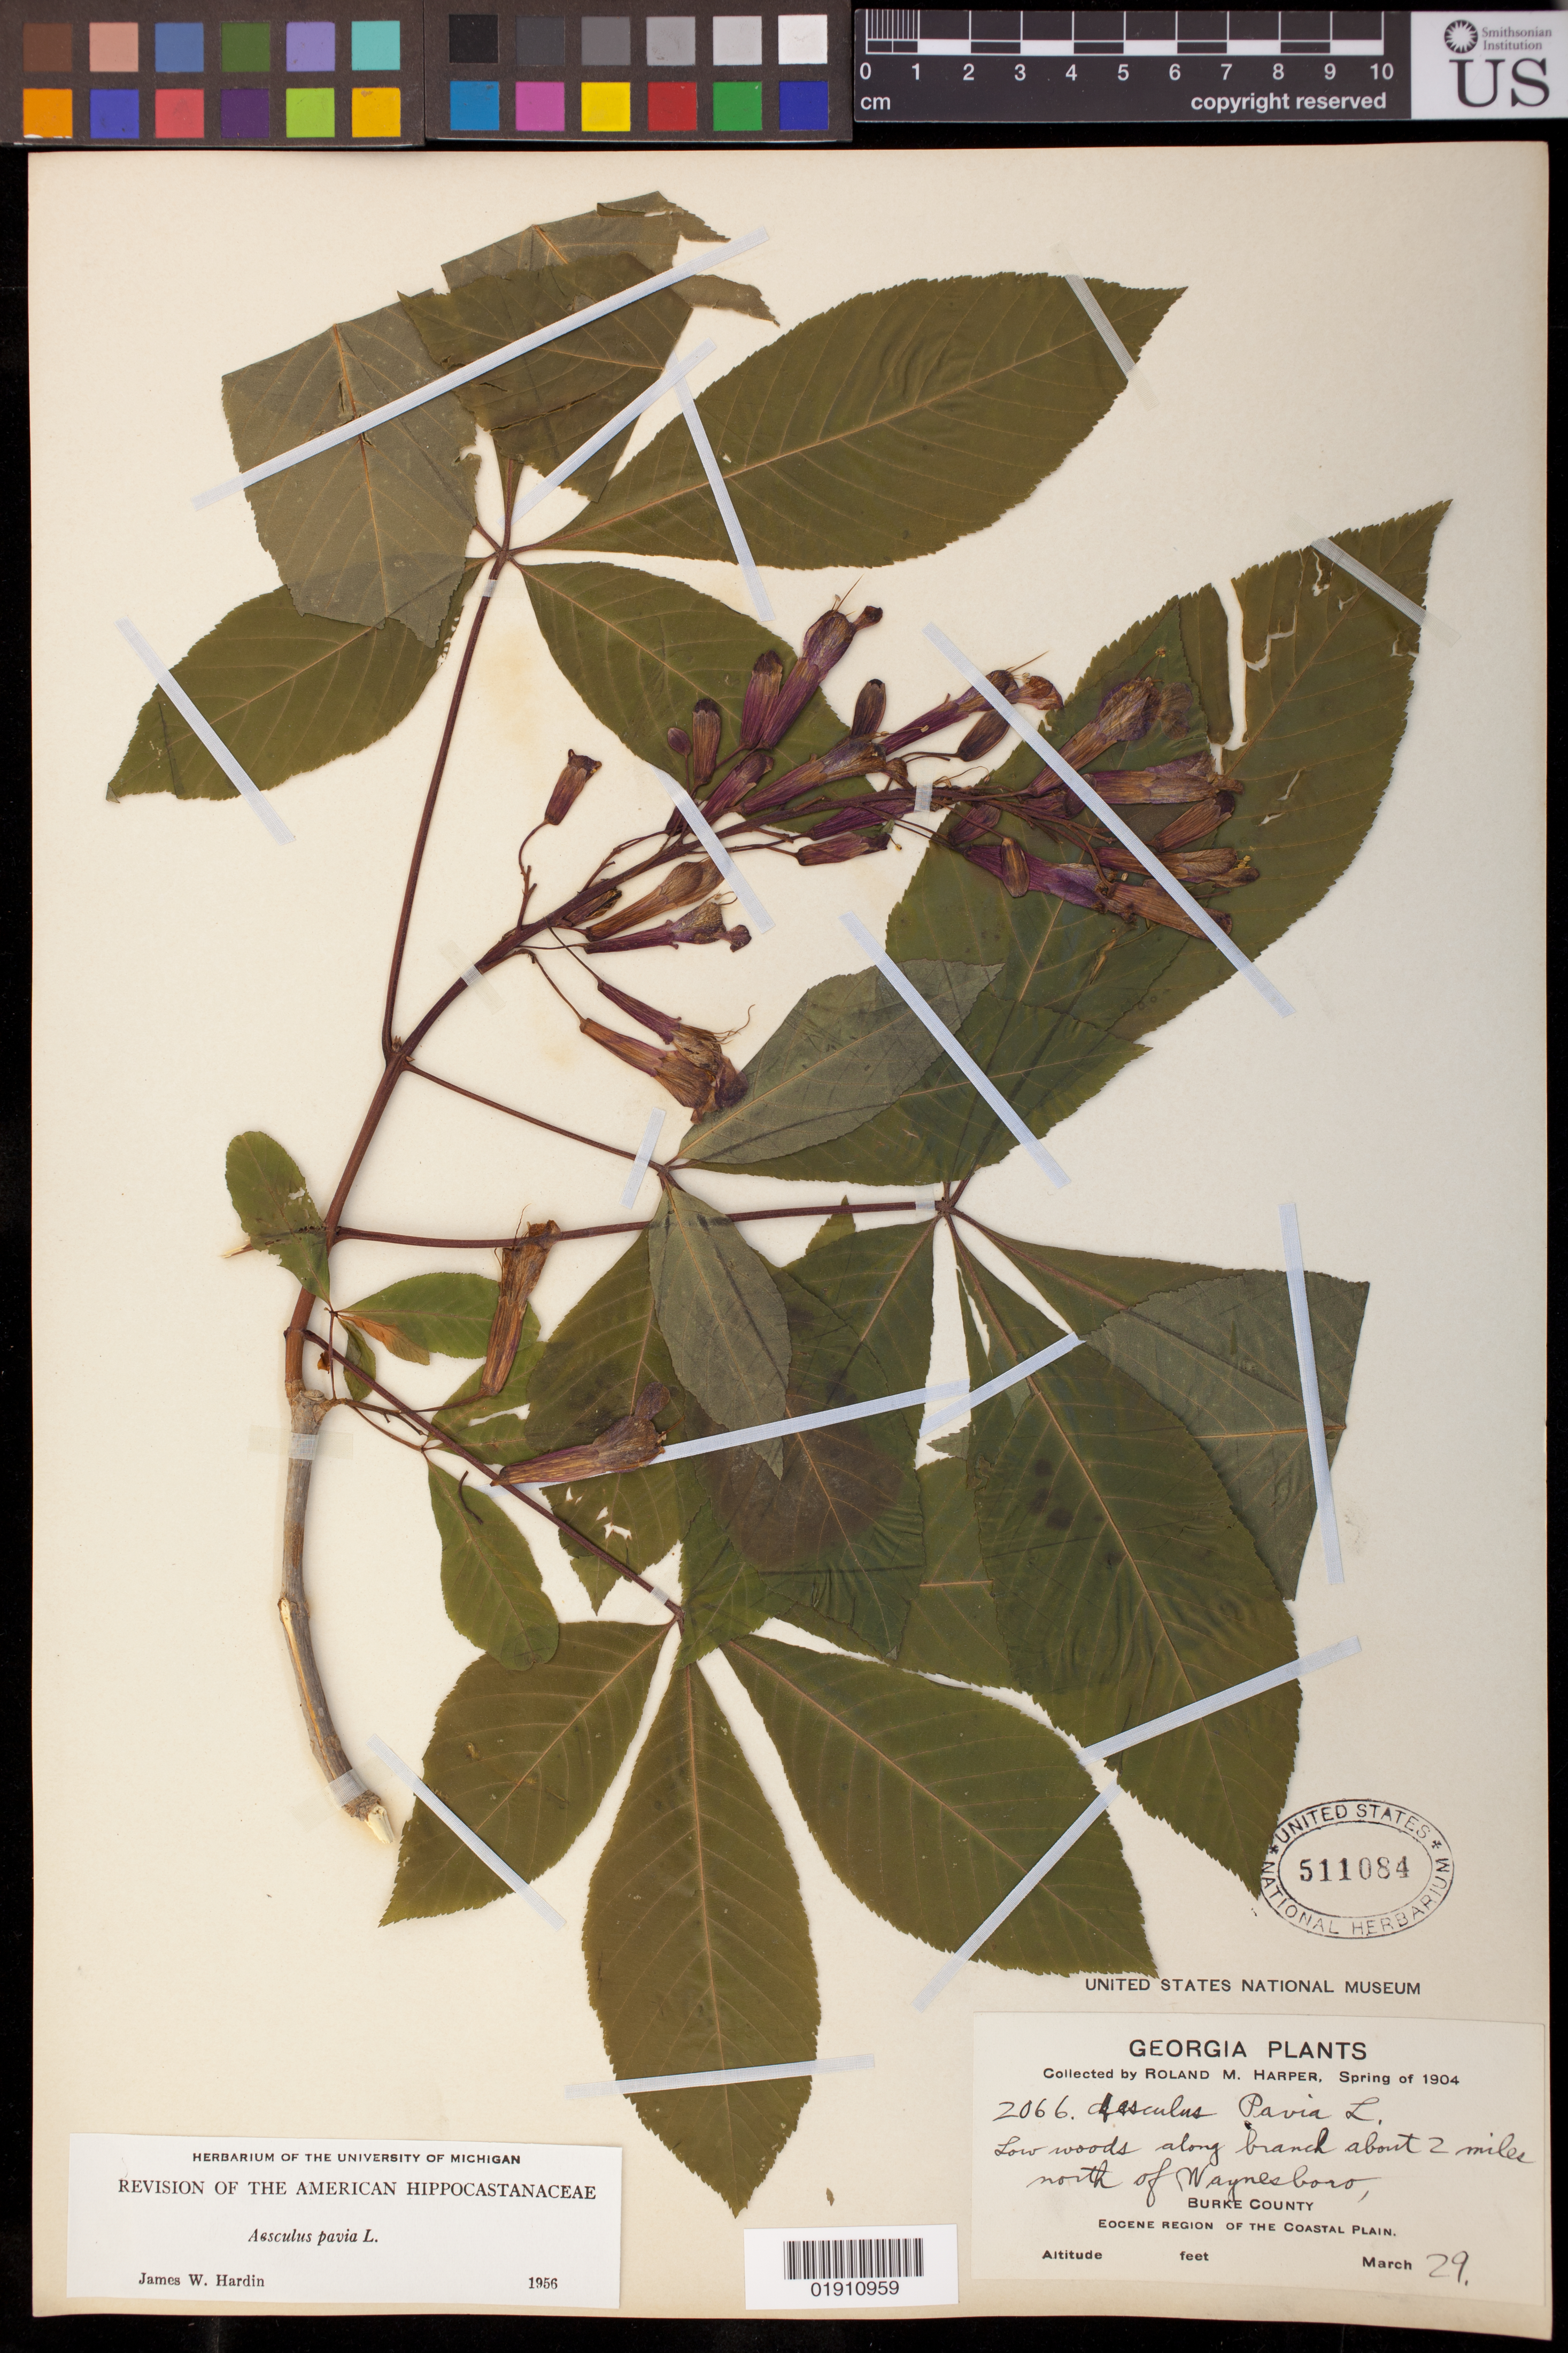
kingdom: Plantae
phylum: Tracheophyta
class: Magnoliopsida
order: Sapindales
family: Sapindaceae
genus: Aesculus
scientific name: Aesculus pavia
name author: L.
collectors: R. M. Harper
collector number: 2066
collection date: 1904-03-29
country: United States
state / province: Georgia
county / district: Burke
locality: Low woods along branch about 2 miles north of Waynesboro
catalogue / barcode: US 511084